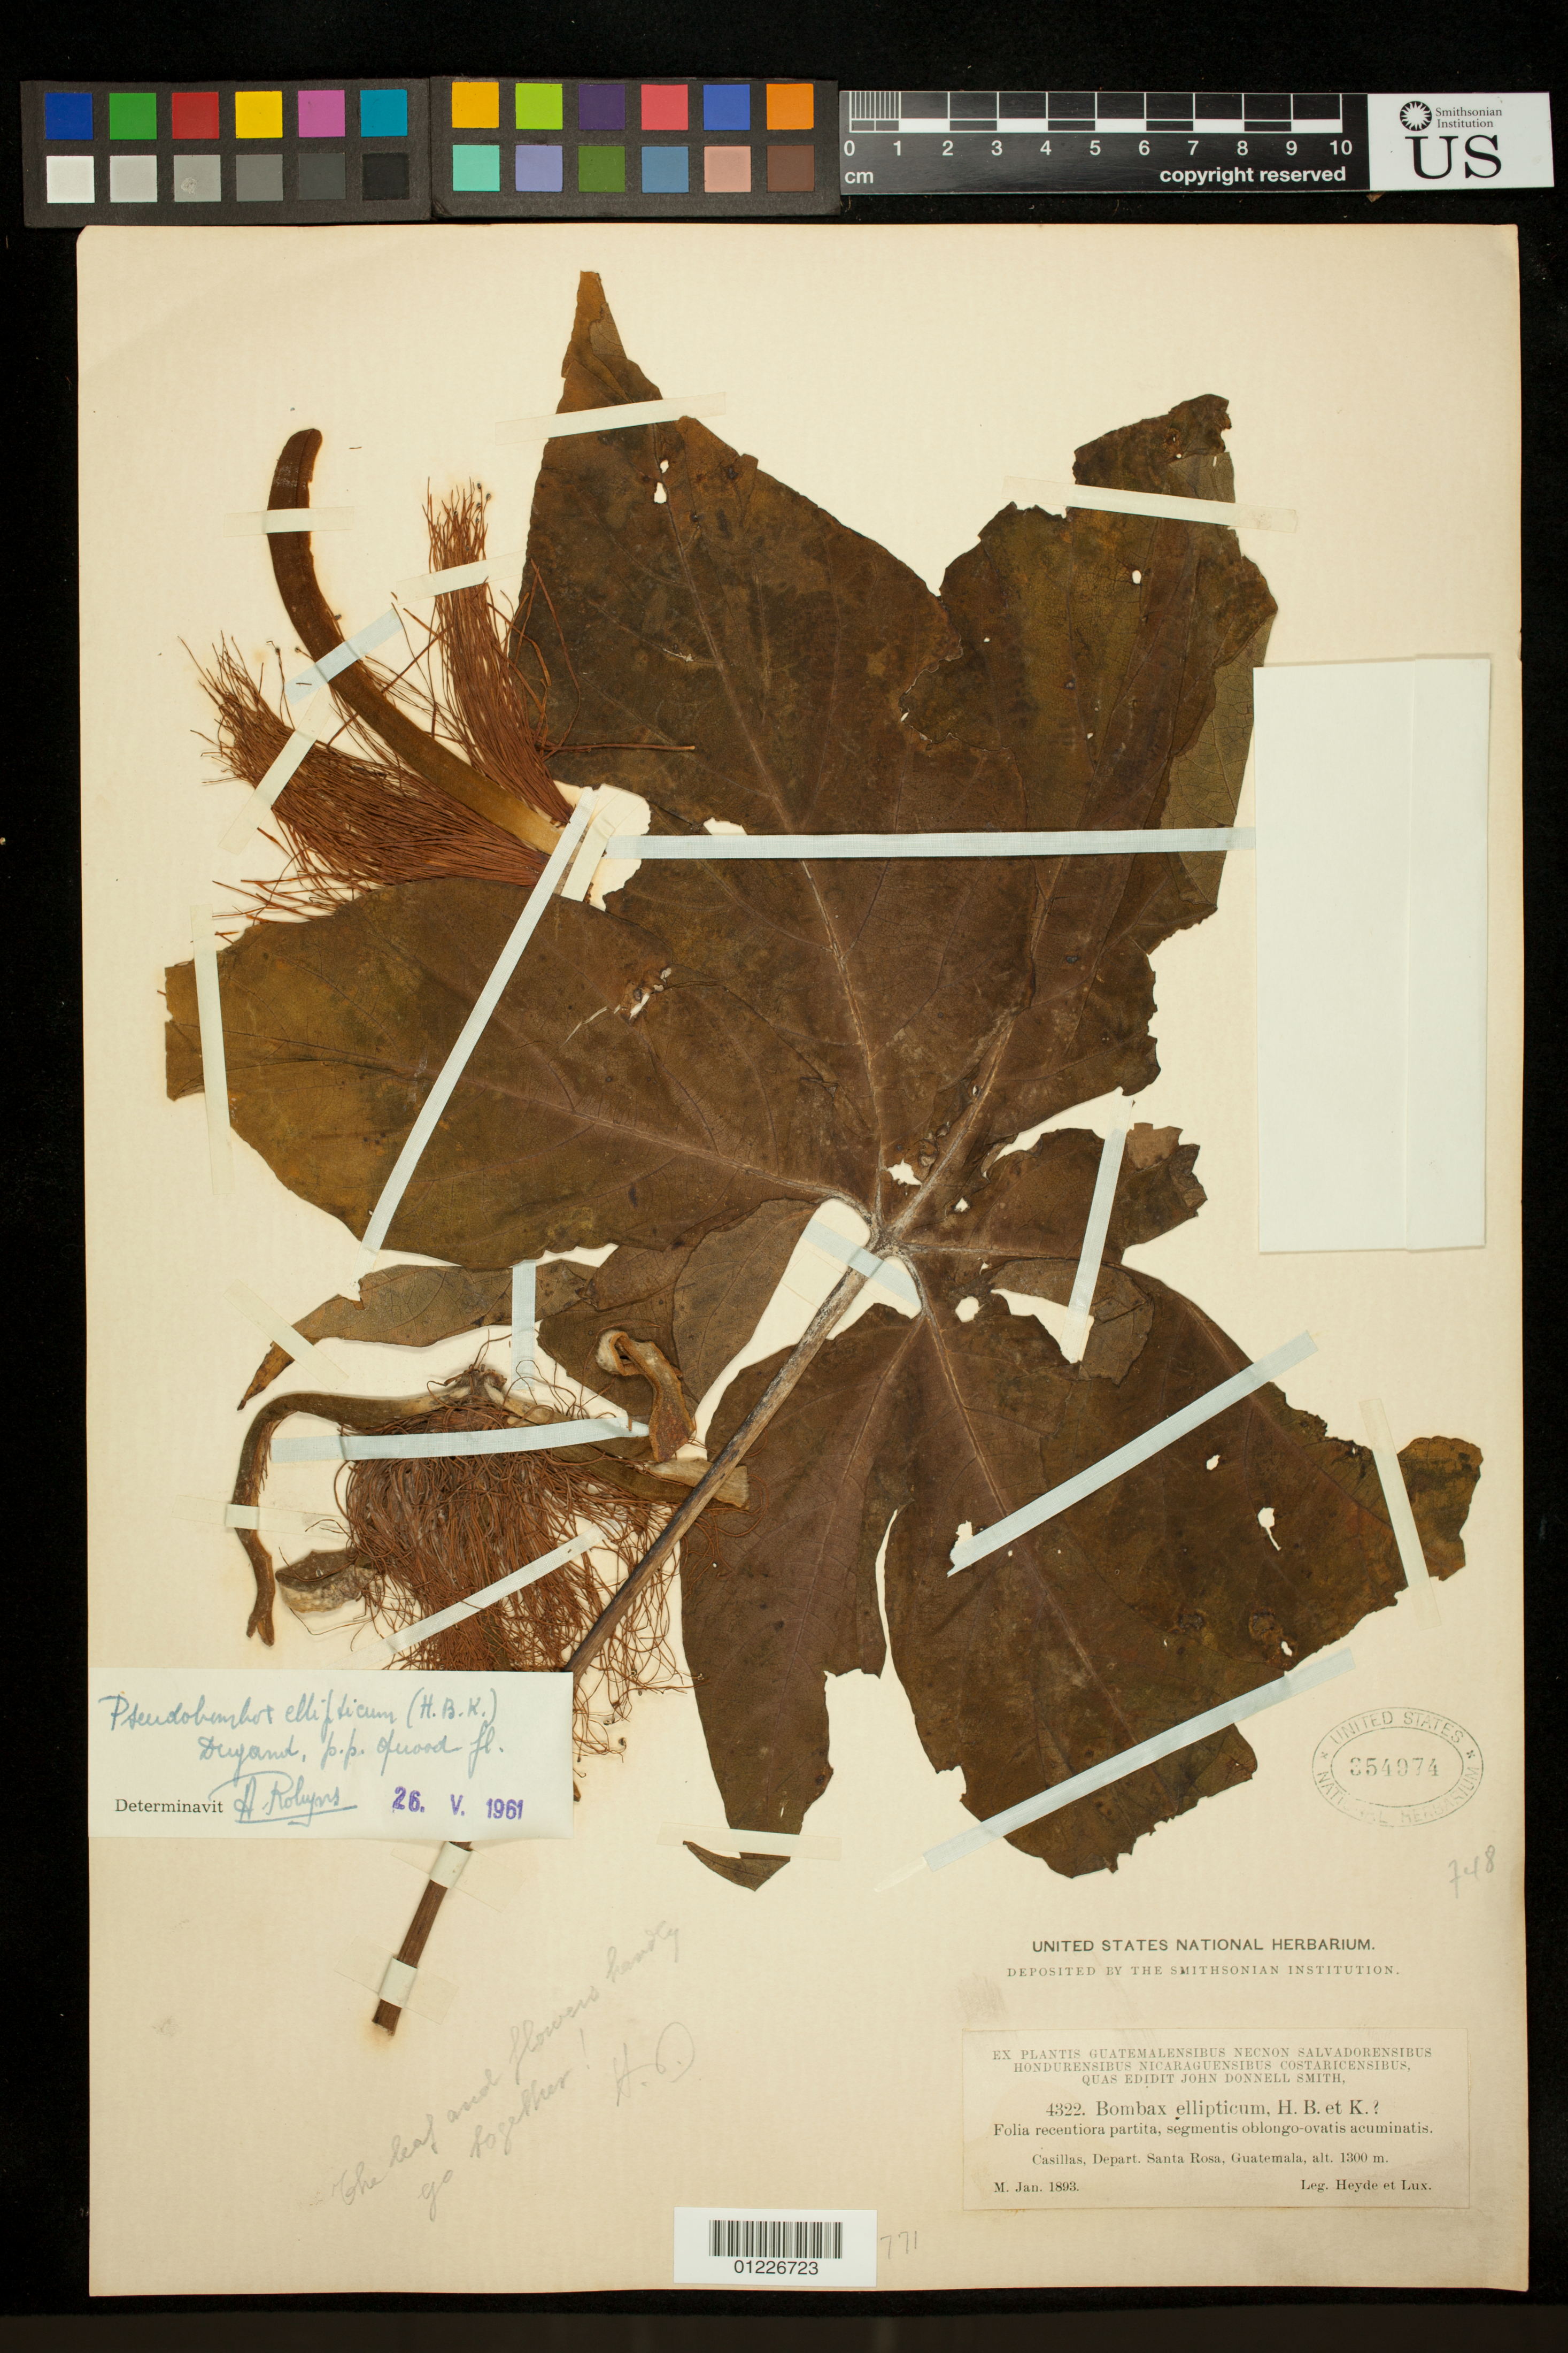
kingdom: Plantae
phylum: Tracheophyta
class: Magnoliopsida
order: Malvales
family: Malvaceae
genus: Pseudobombax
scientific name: Pseudobombax ellipticum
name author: (Kunth) Dugand G.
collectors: Heyde & E. Lux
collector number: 4322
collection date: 1893-01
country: Guatemala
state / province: Santa Rosa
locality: Casillas, Depart. Santa Rosa, Guatemala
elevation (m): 1300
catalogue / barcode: US 354974